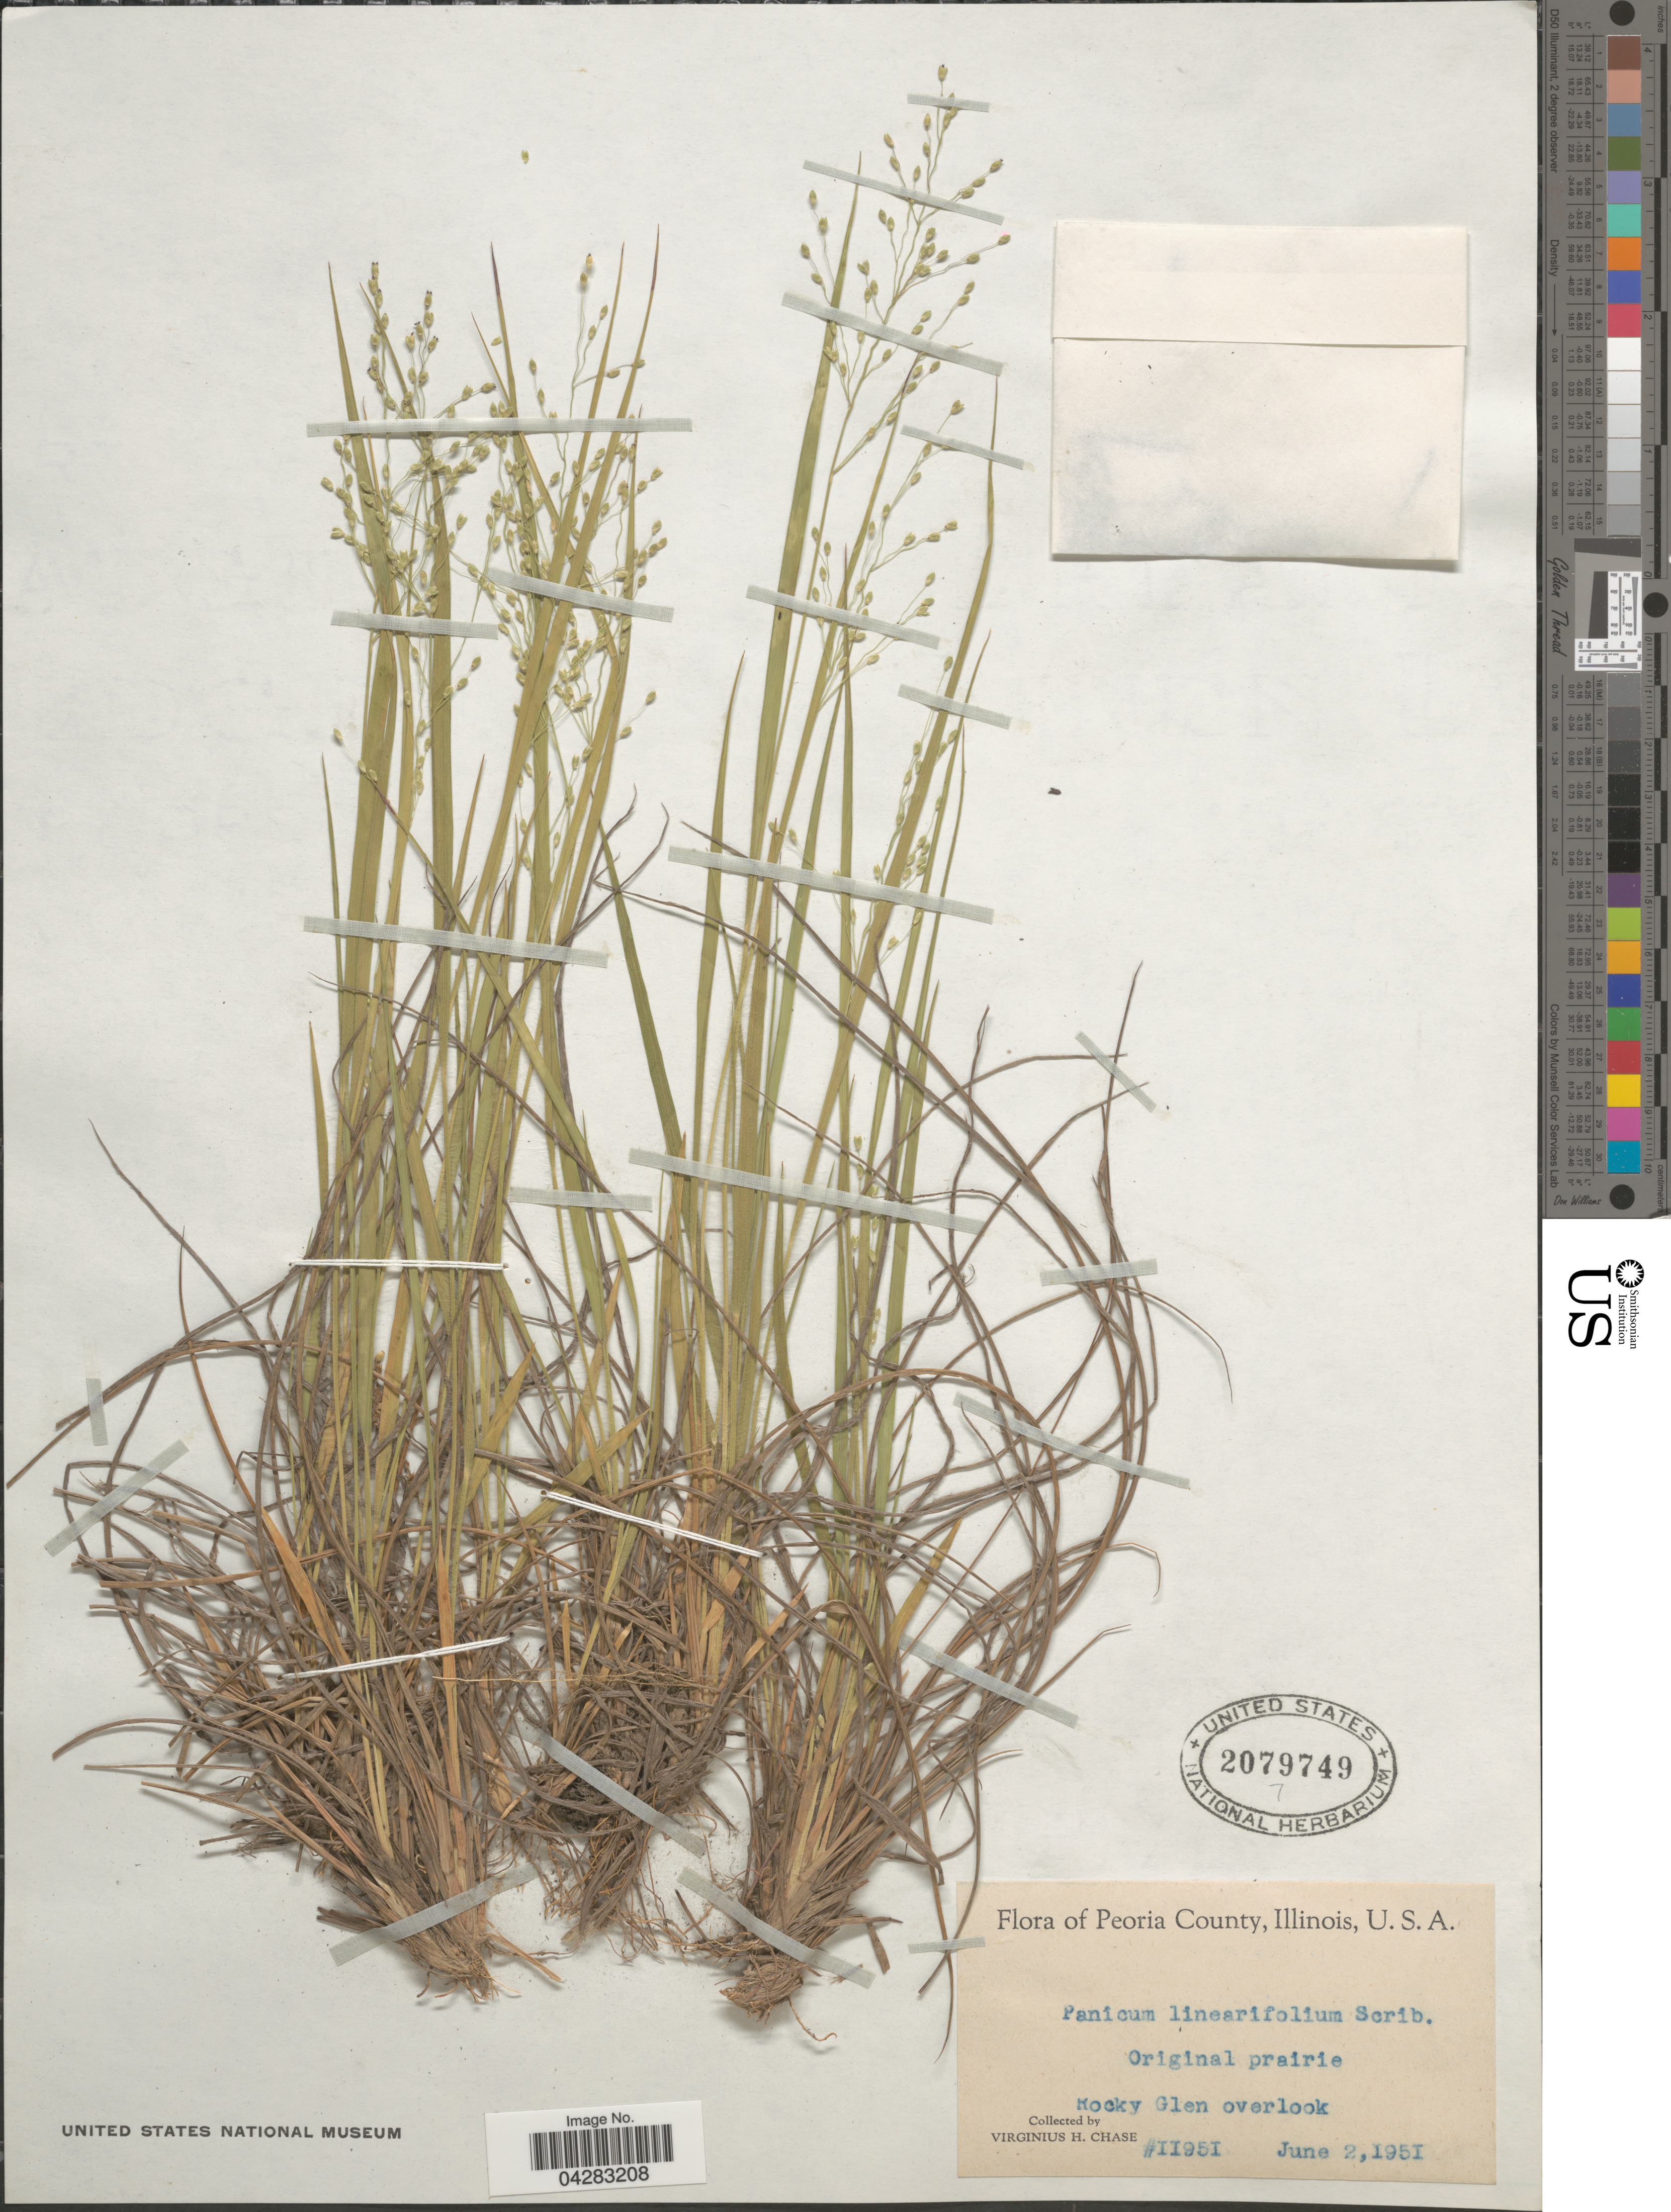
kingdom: Plantae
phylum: Tracheophyta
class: Liliopsida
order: Poales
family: Poaceae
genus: Dichanthelium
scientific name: Dichanthelium linearifolium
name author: (Scribn.) Gould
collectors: V. H. Chase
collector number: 11951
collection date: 1951-06-02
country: United States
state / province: Illinois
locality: Peoria County. Original prairie. Rocky Glen overlook.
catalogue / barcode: US 2079749